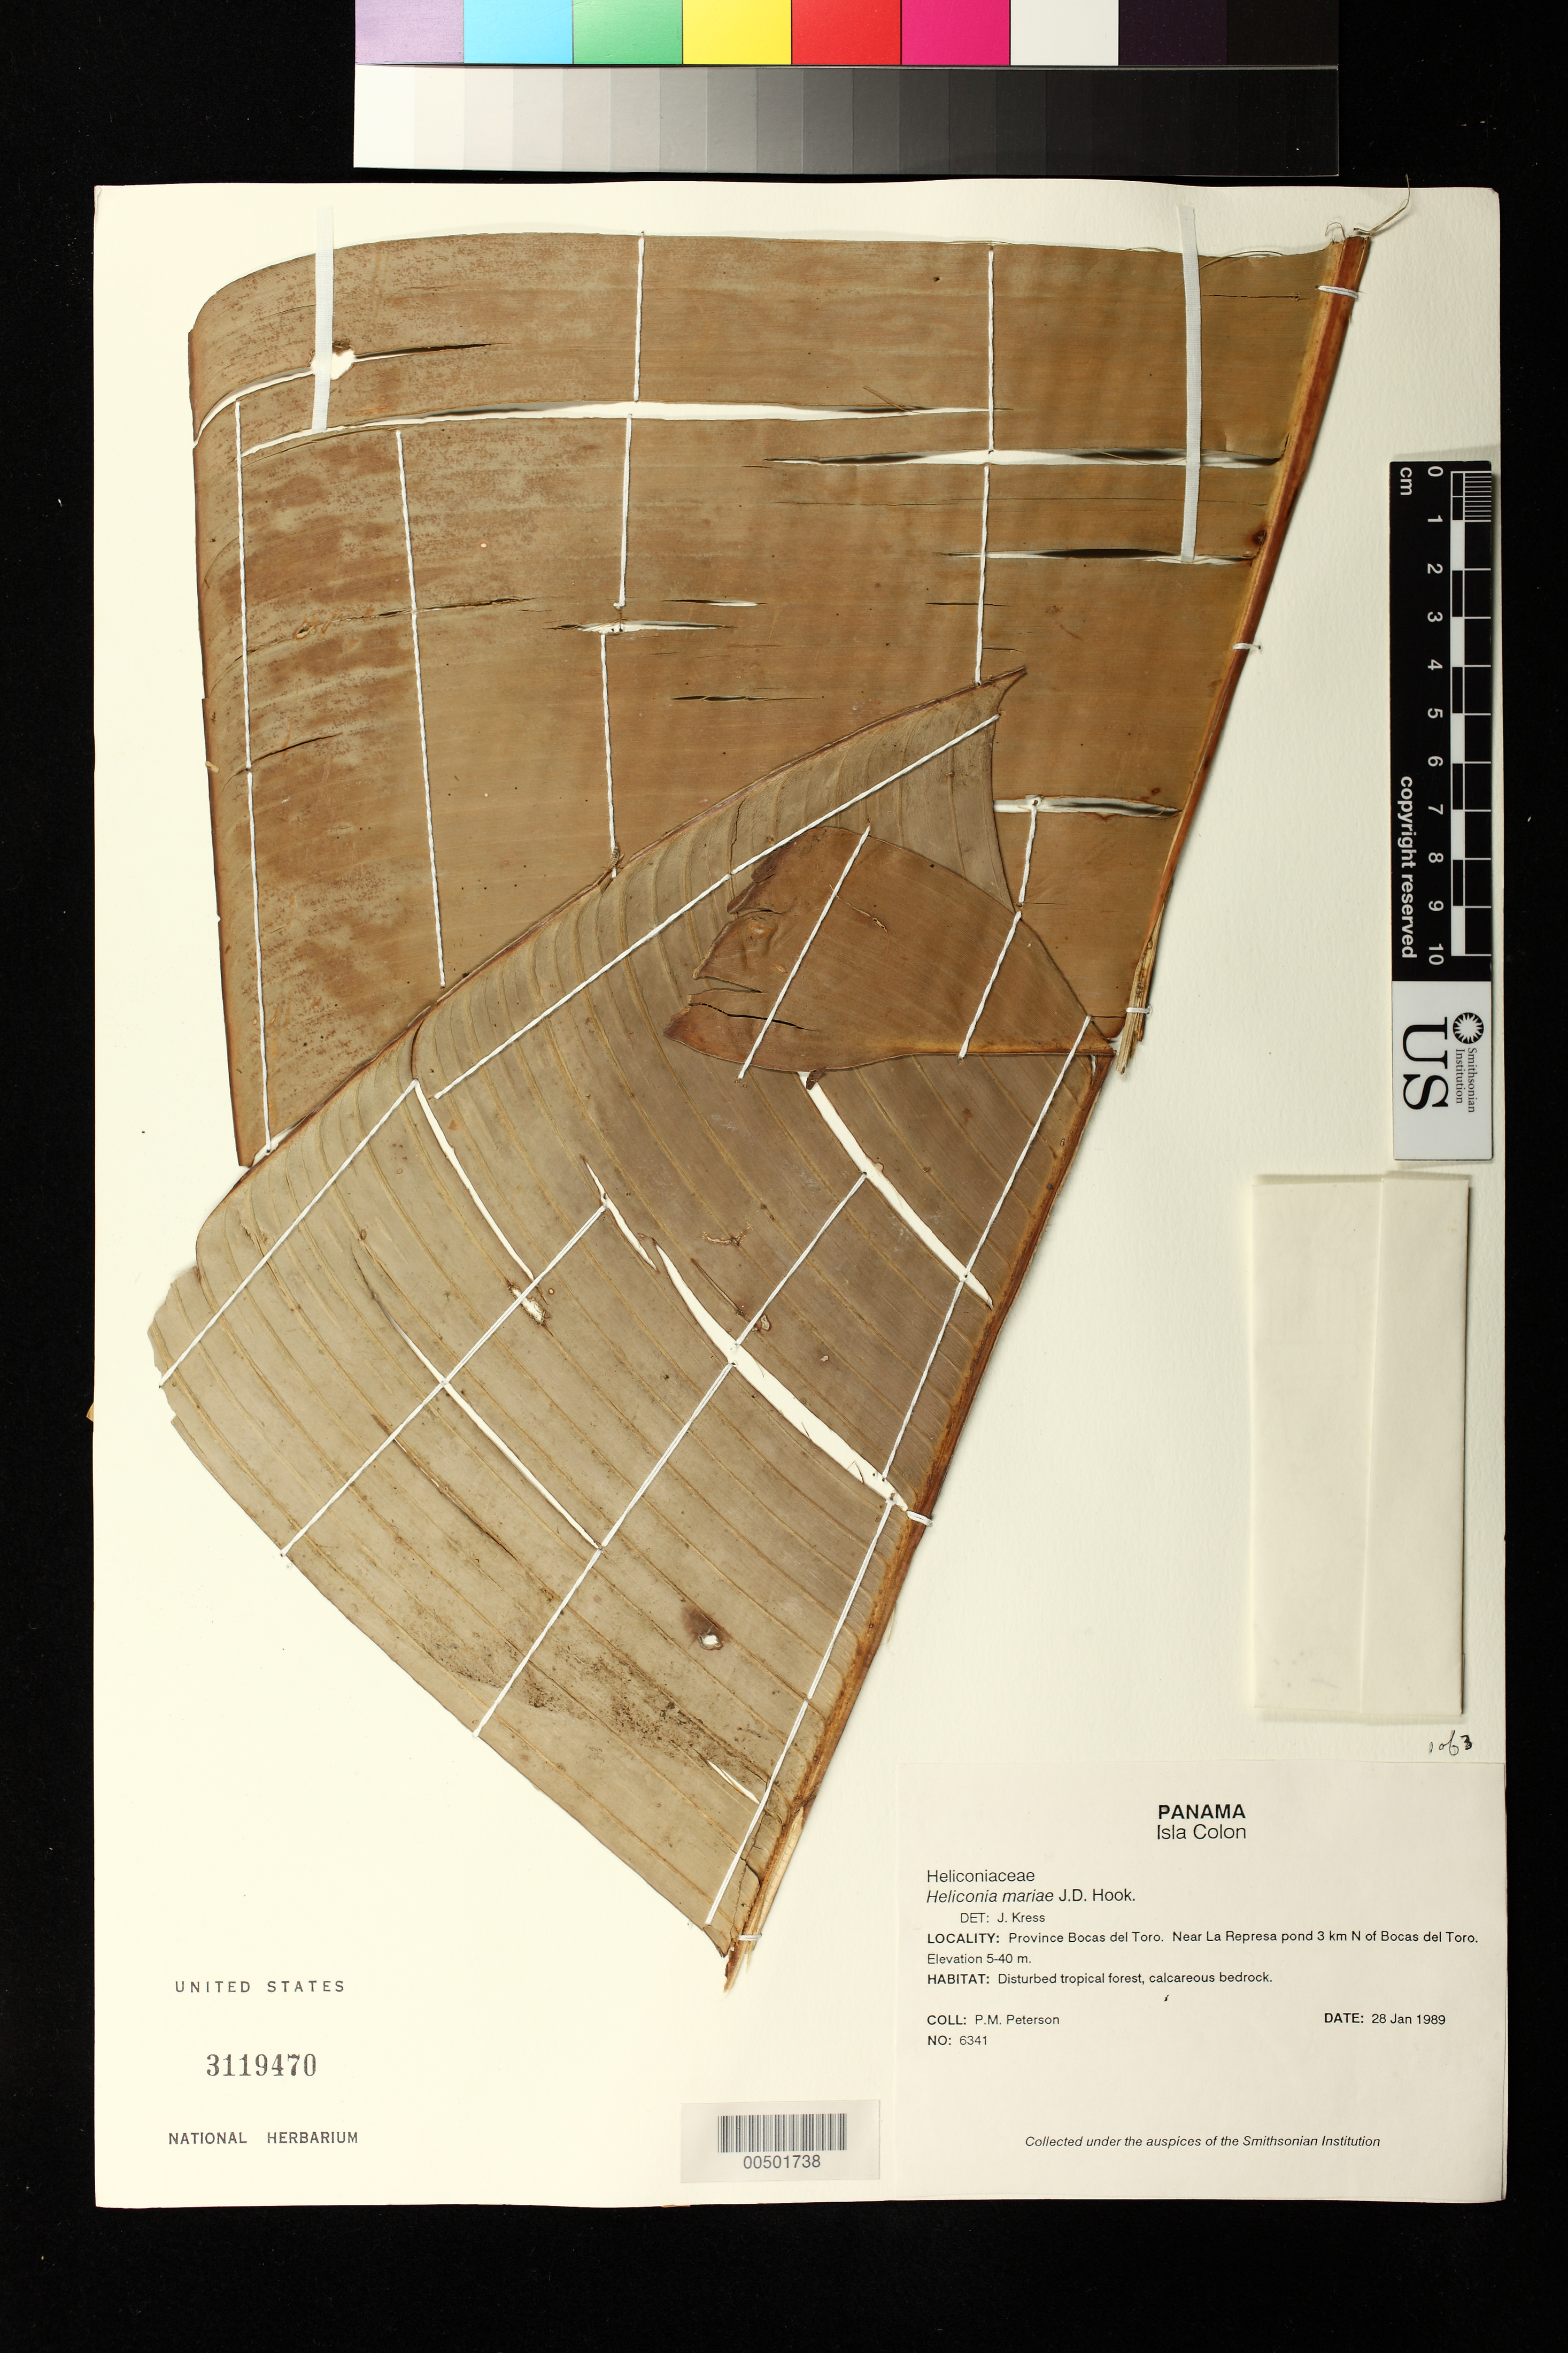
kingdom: Plantae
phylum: Tracheophyta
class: Liliopsida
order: Zingiberales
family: Heliconiaceae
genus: Heliconia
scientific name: Heliconia mariae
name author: Hook. f.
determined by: Kress, W. J., (US), Smithsonian Institution - National Museum of Natural History (UNITED STATES)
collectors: P. M. Peterson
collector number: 06341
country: Panama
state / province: Bocas del Toro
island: Colón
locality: Isla Colon, near La Represa pond 3 km N of Bocas del Toro.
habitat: Disturbed tropical forest, calcareous bedrock.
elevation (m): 5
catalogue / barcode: US 3119470